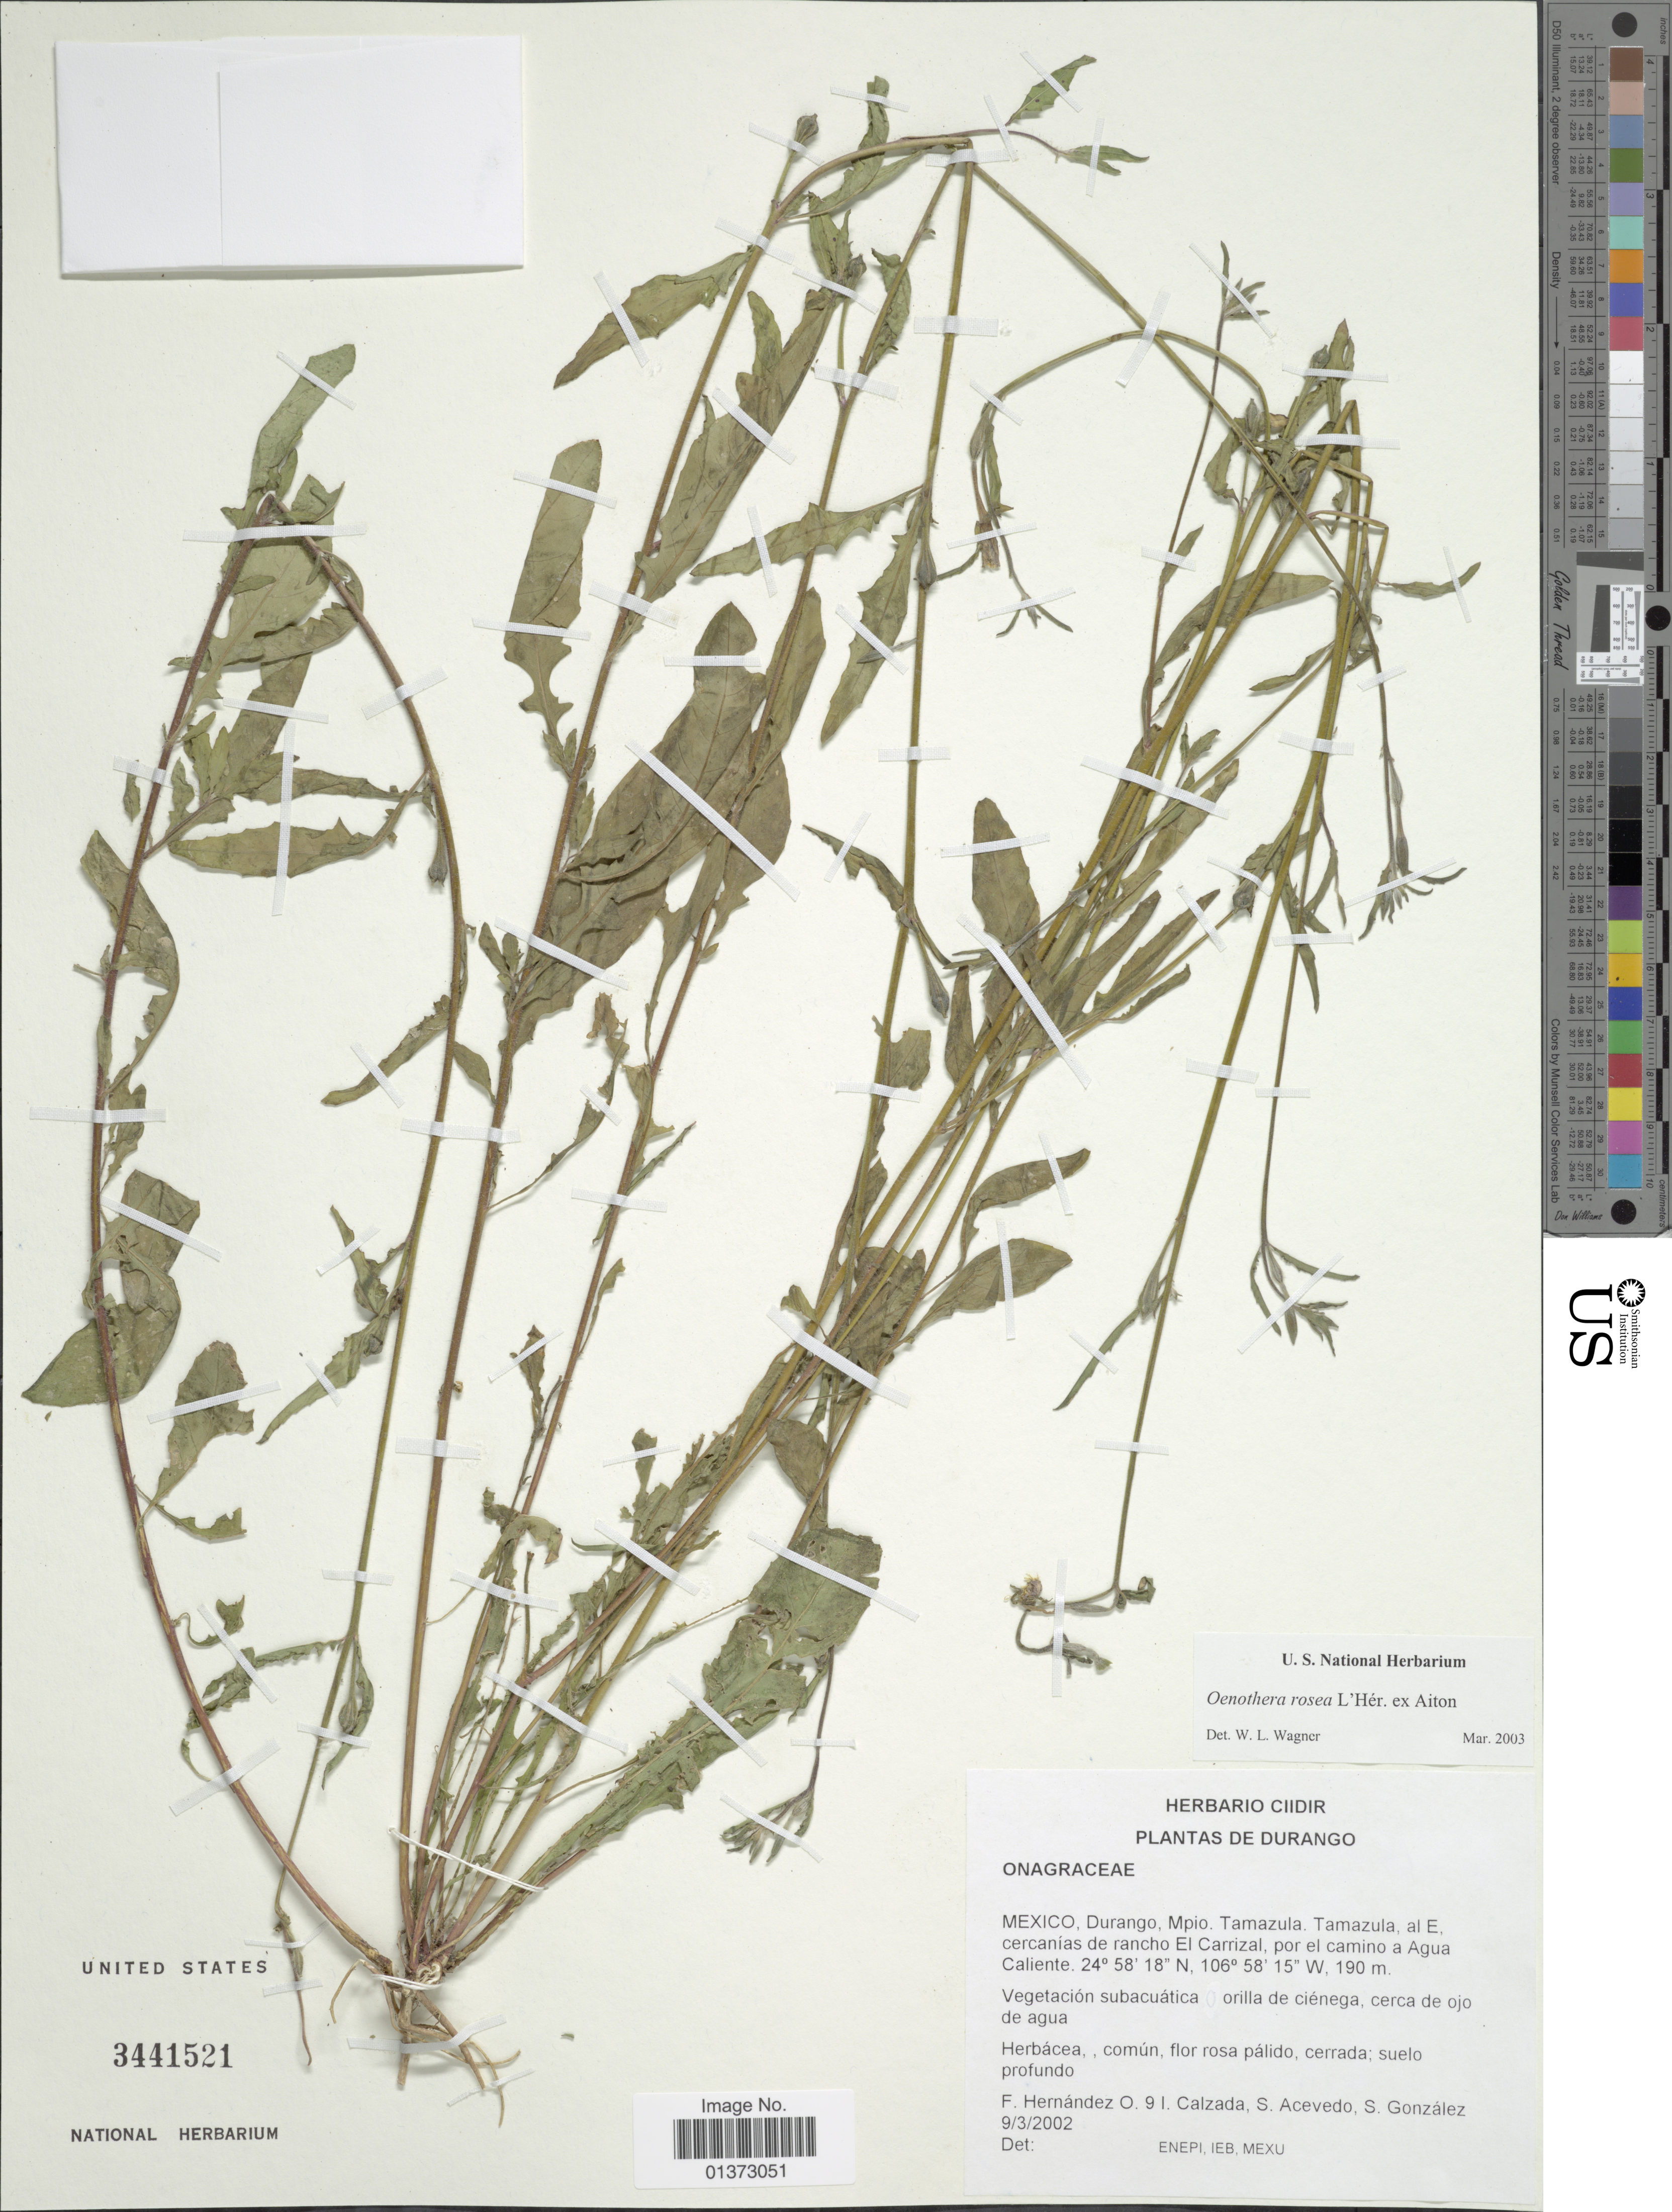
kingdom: Plantae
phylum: Tracheophyta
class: Magnoliopsida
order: Myrtales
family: Onagraceae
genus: Oenothera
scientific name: Oenothera rosea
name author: L'Hér. ex Aiton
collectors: F. Hernández O., I. Calzada, S. Acevedo & S. González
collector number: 9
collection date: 2002-03-09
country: Mexico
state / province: Durango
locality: Mpio. Tamazula, Tamazula, al E cercanias de rancho El Carrizal, por el camino a Agua Caliente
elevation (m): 190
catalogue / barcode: US 3441521